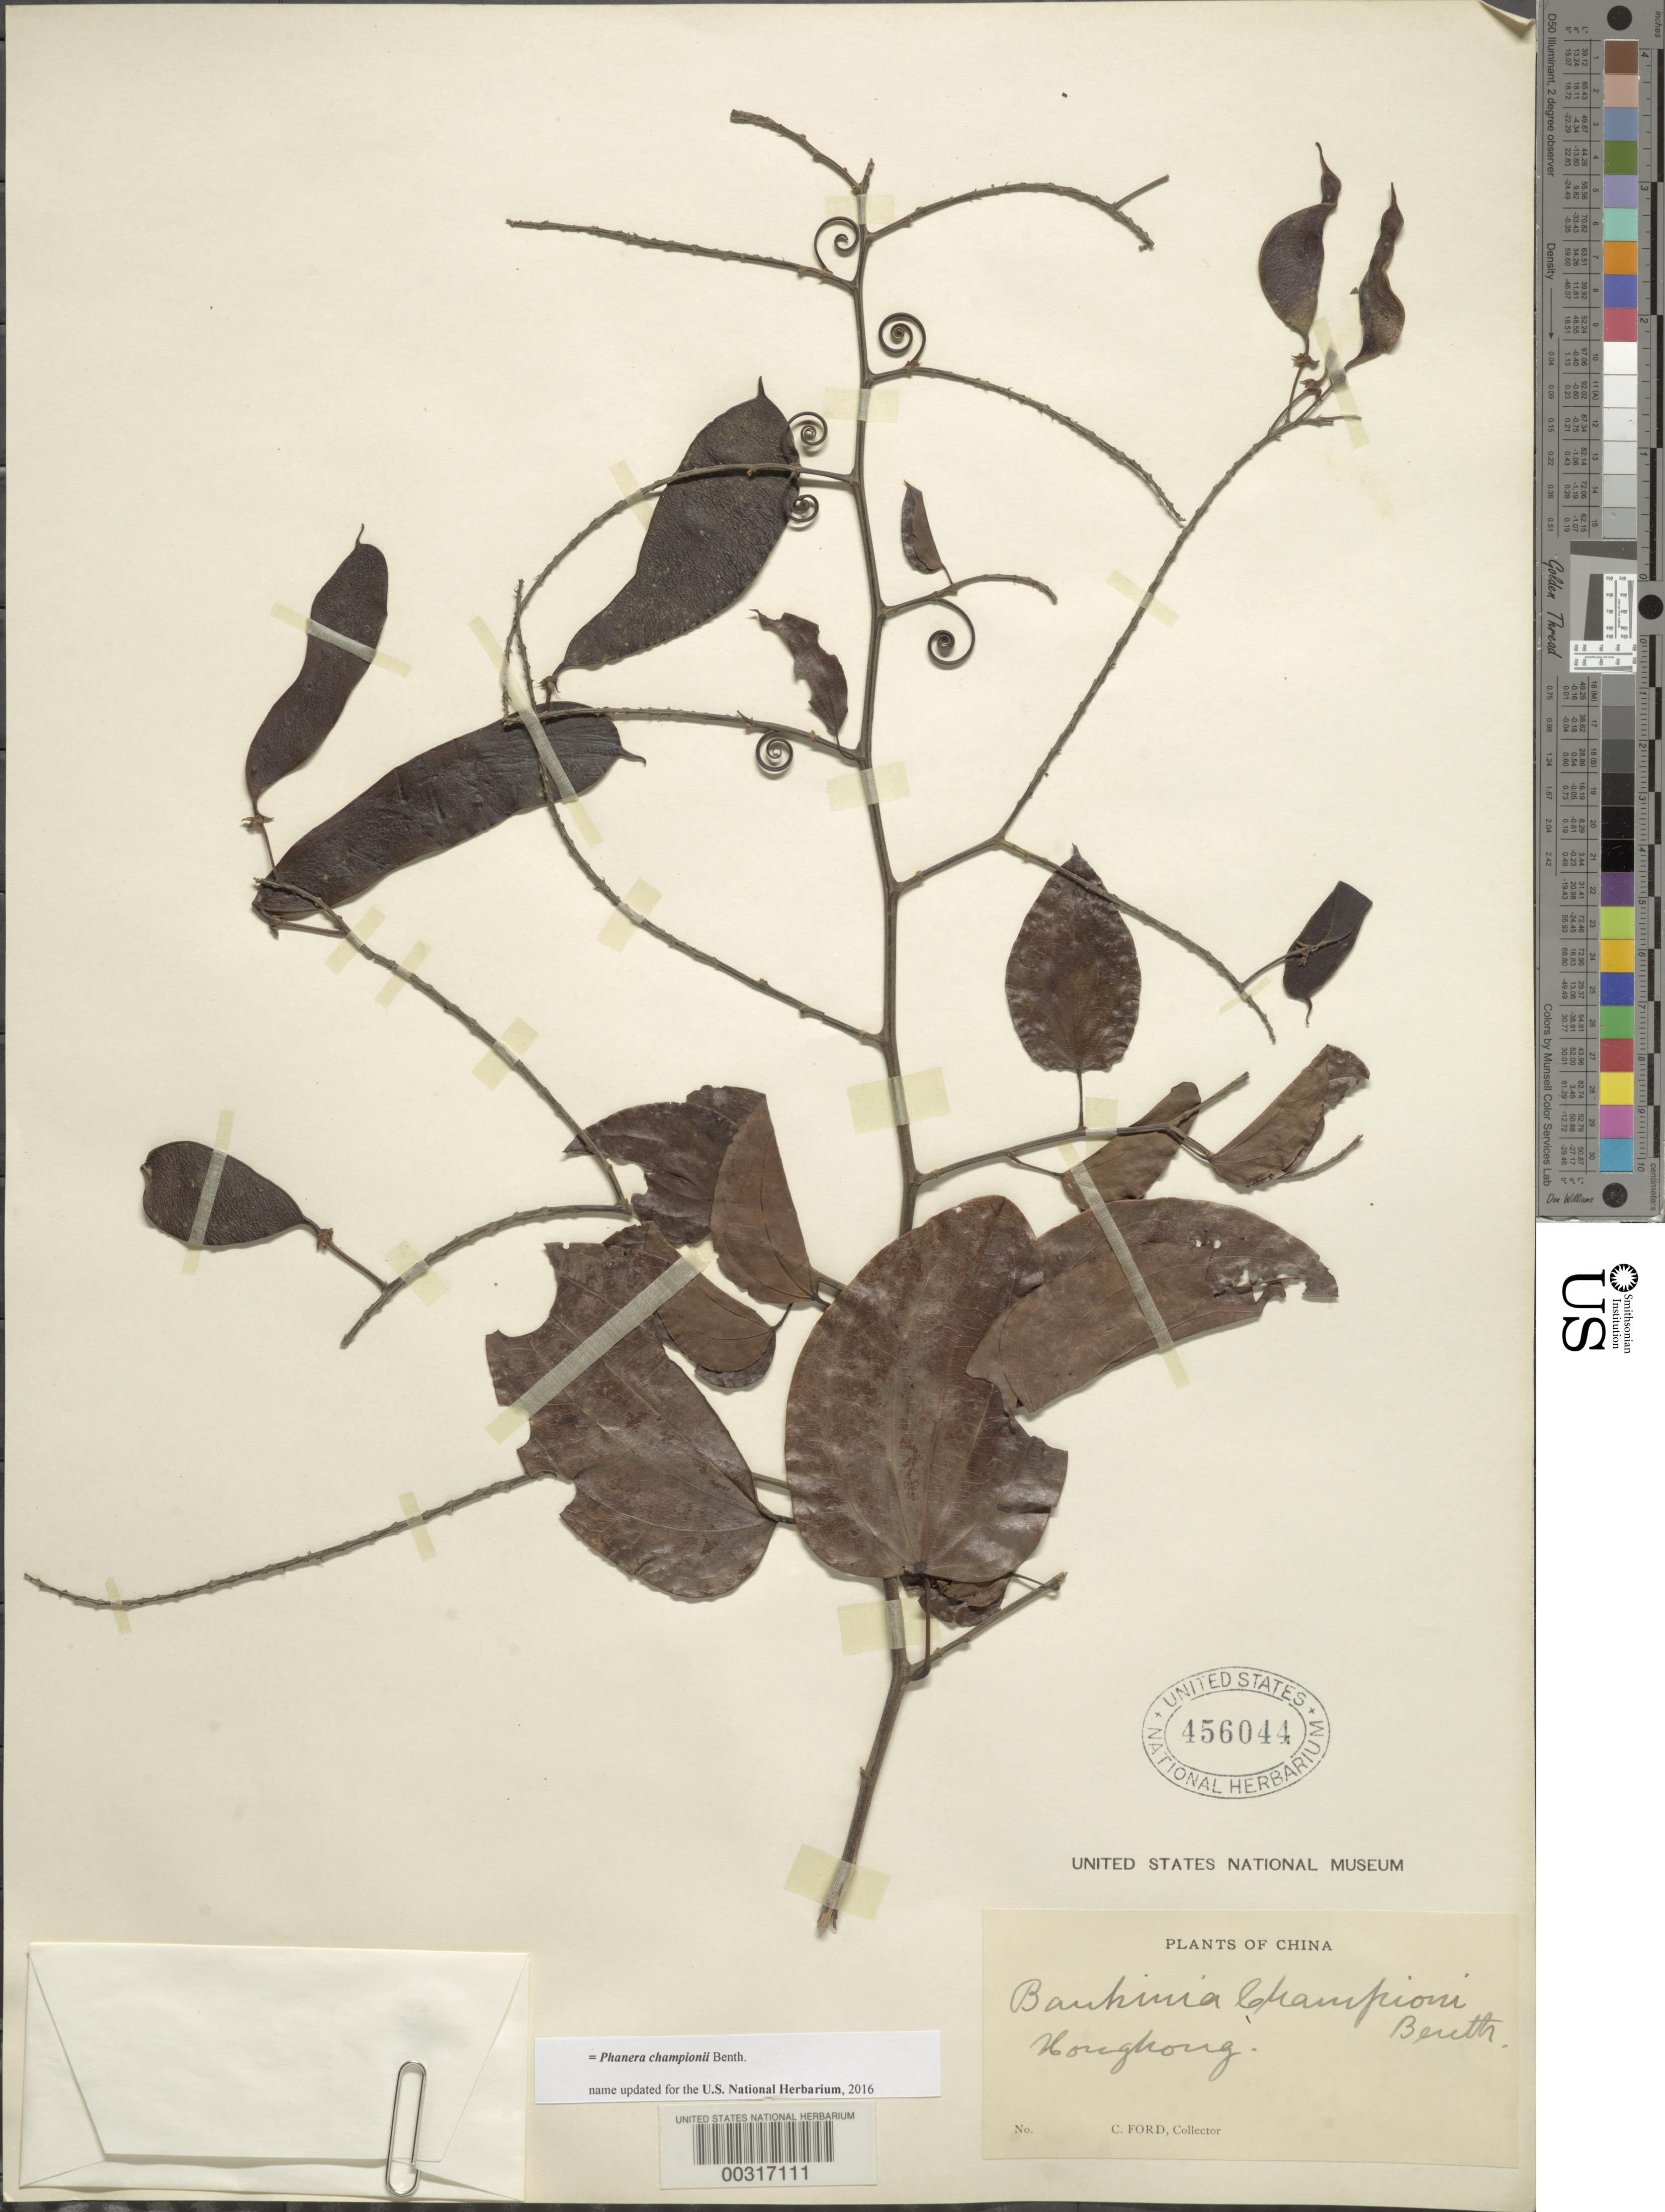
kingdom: Plantae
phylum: Tracheophyta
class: Magnoliopsida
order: Fabales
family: Fabaceae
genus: Phanera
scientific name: Phanera championii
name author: Benth.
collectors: C. Ford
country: China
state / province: Hong Kong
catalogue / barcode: US 456044